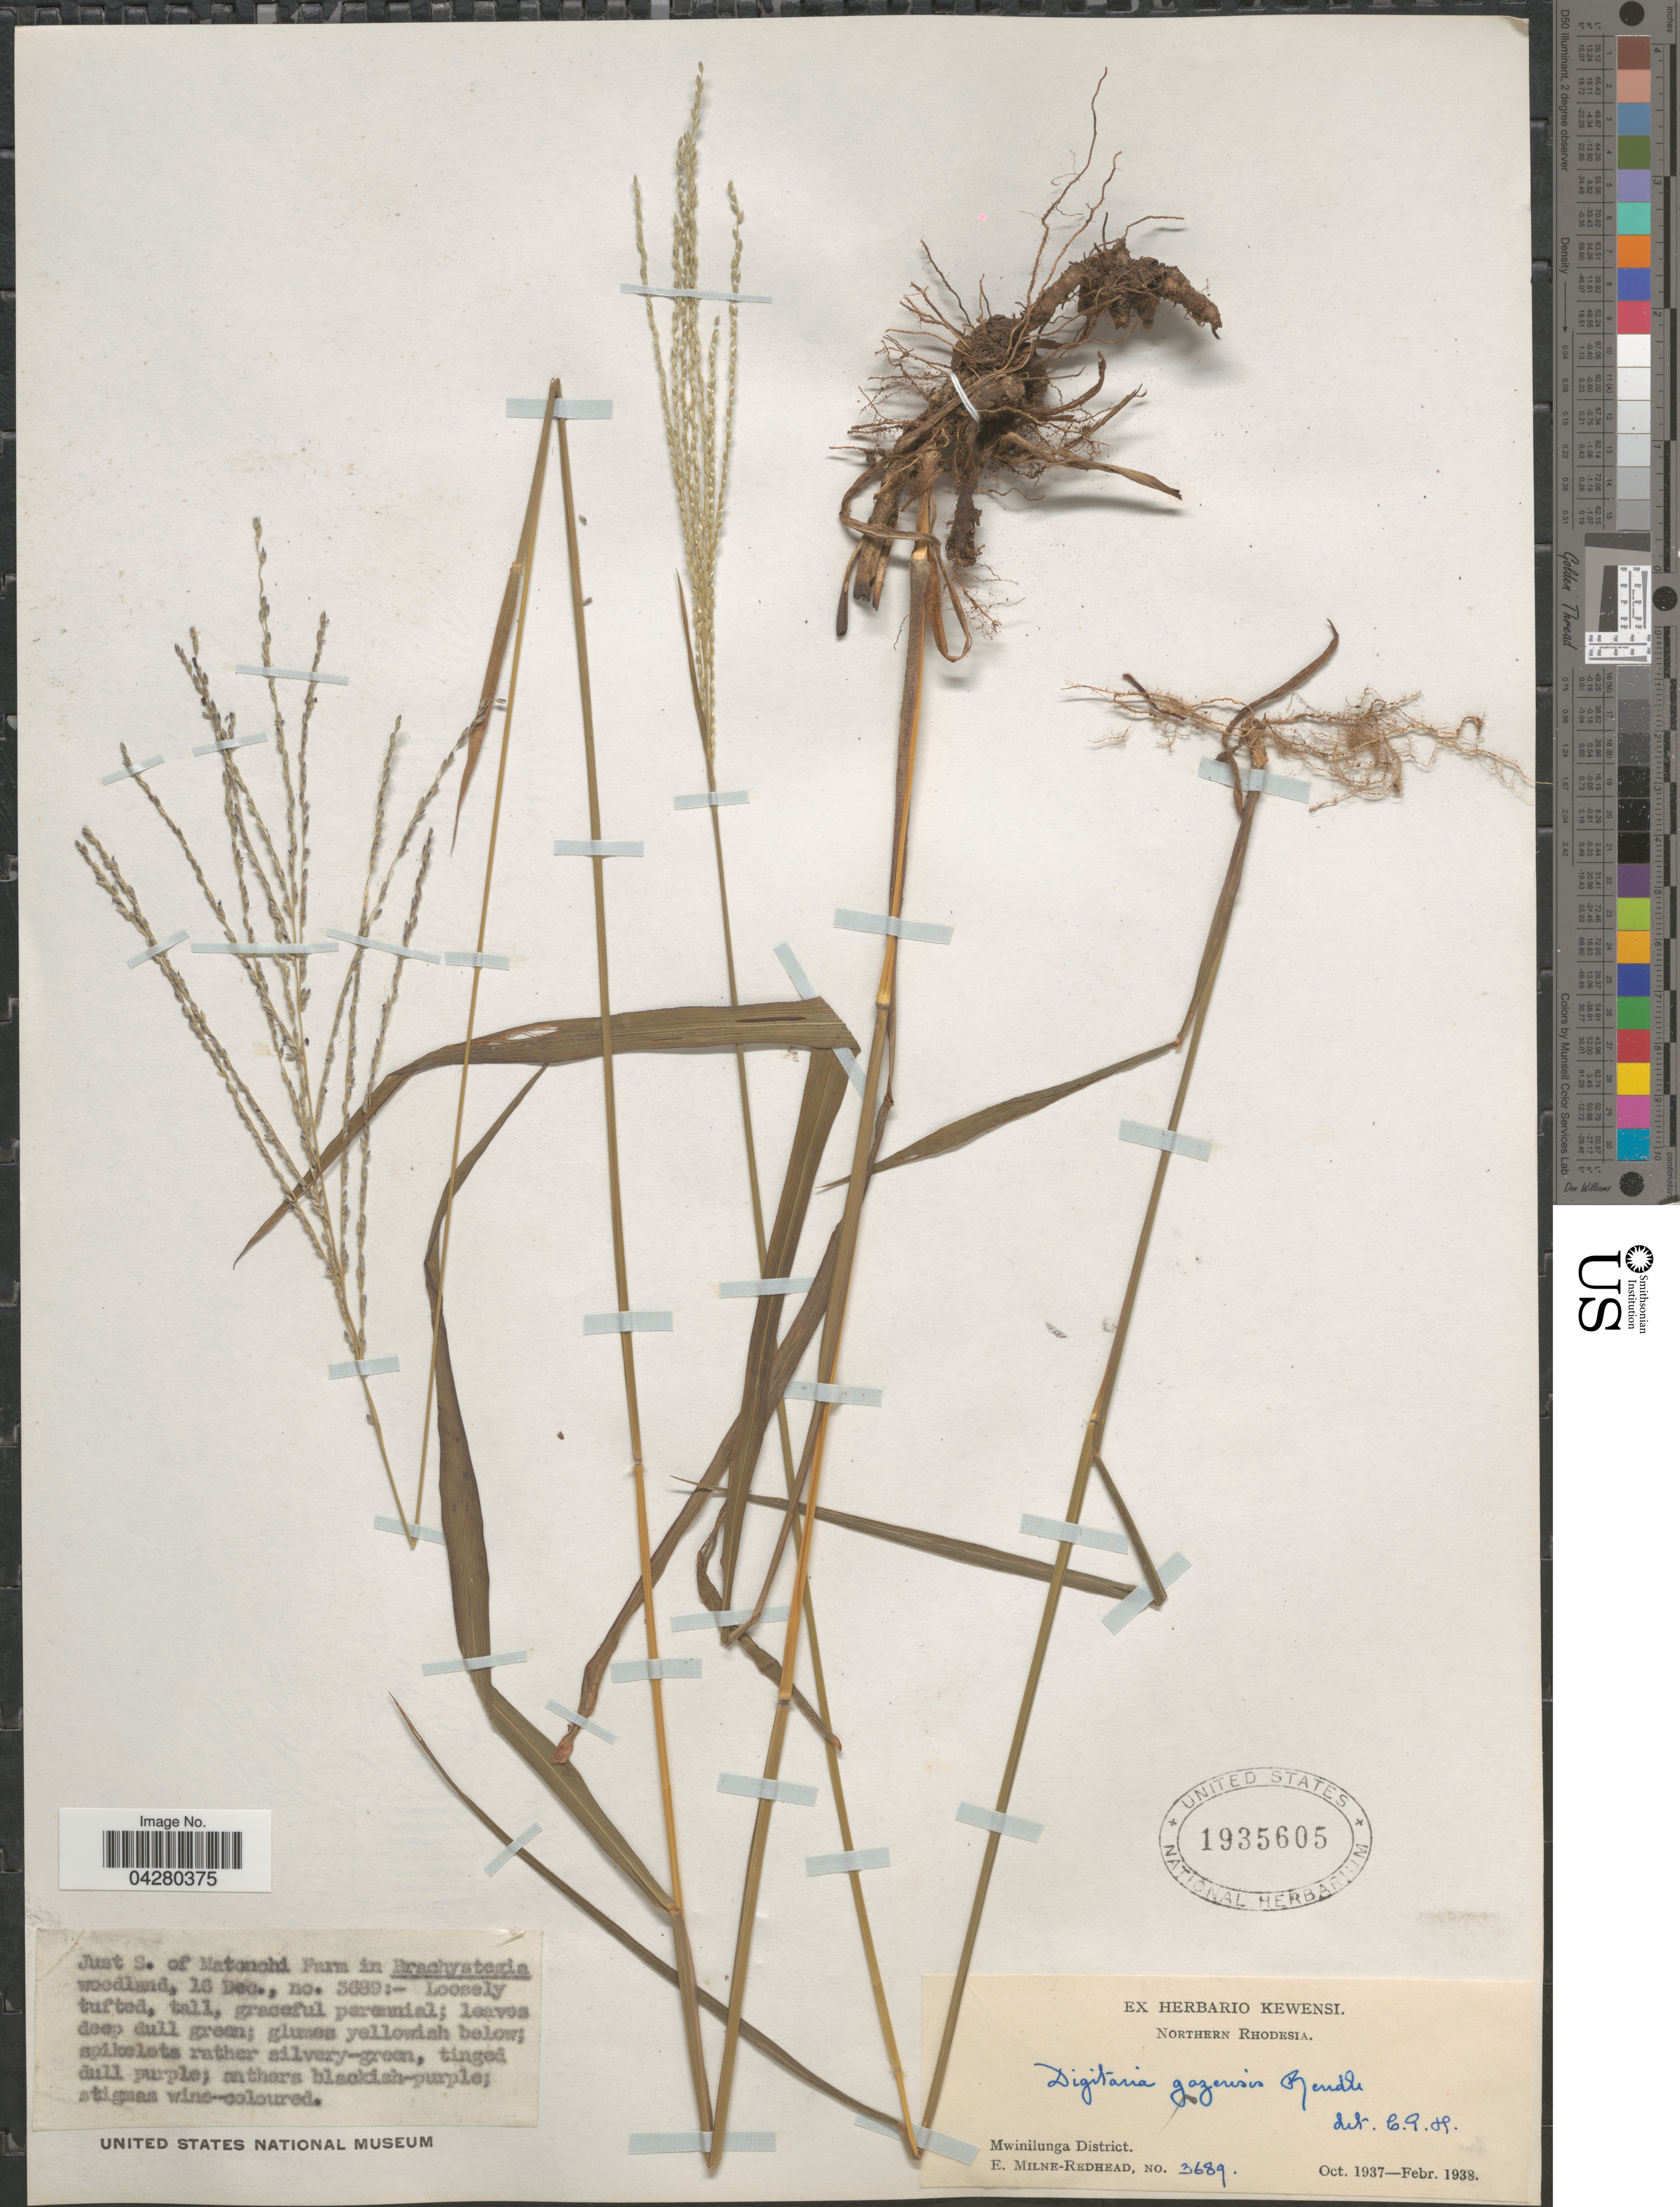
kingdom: Plantae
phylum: Tracheophyta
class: Liliopsida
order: Poales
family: Poaceae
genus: Digitaria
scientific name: Digitaria gazensis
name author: Rendle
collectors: E. W. Milne-Redhead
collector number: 3689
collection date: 1937-12-16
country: Zambia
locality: Northern Rhodesia. Mwinilunga District. Just S. of Matonchi Farm.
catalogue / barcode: US 1935605